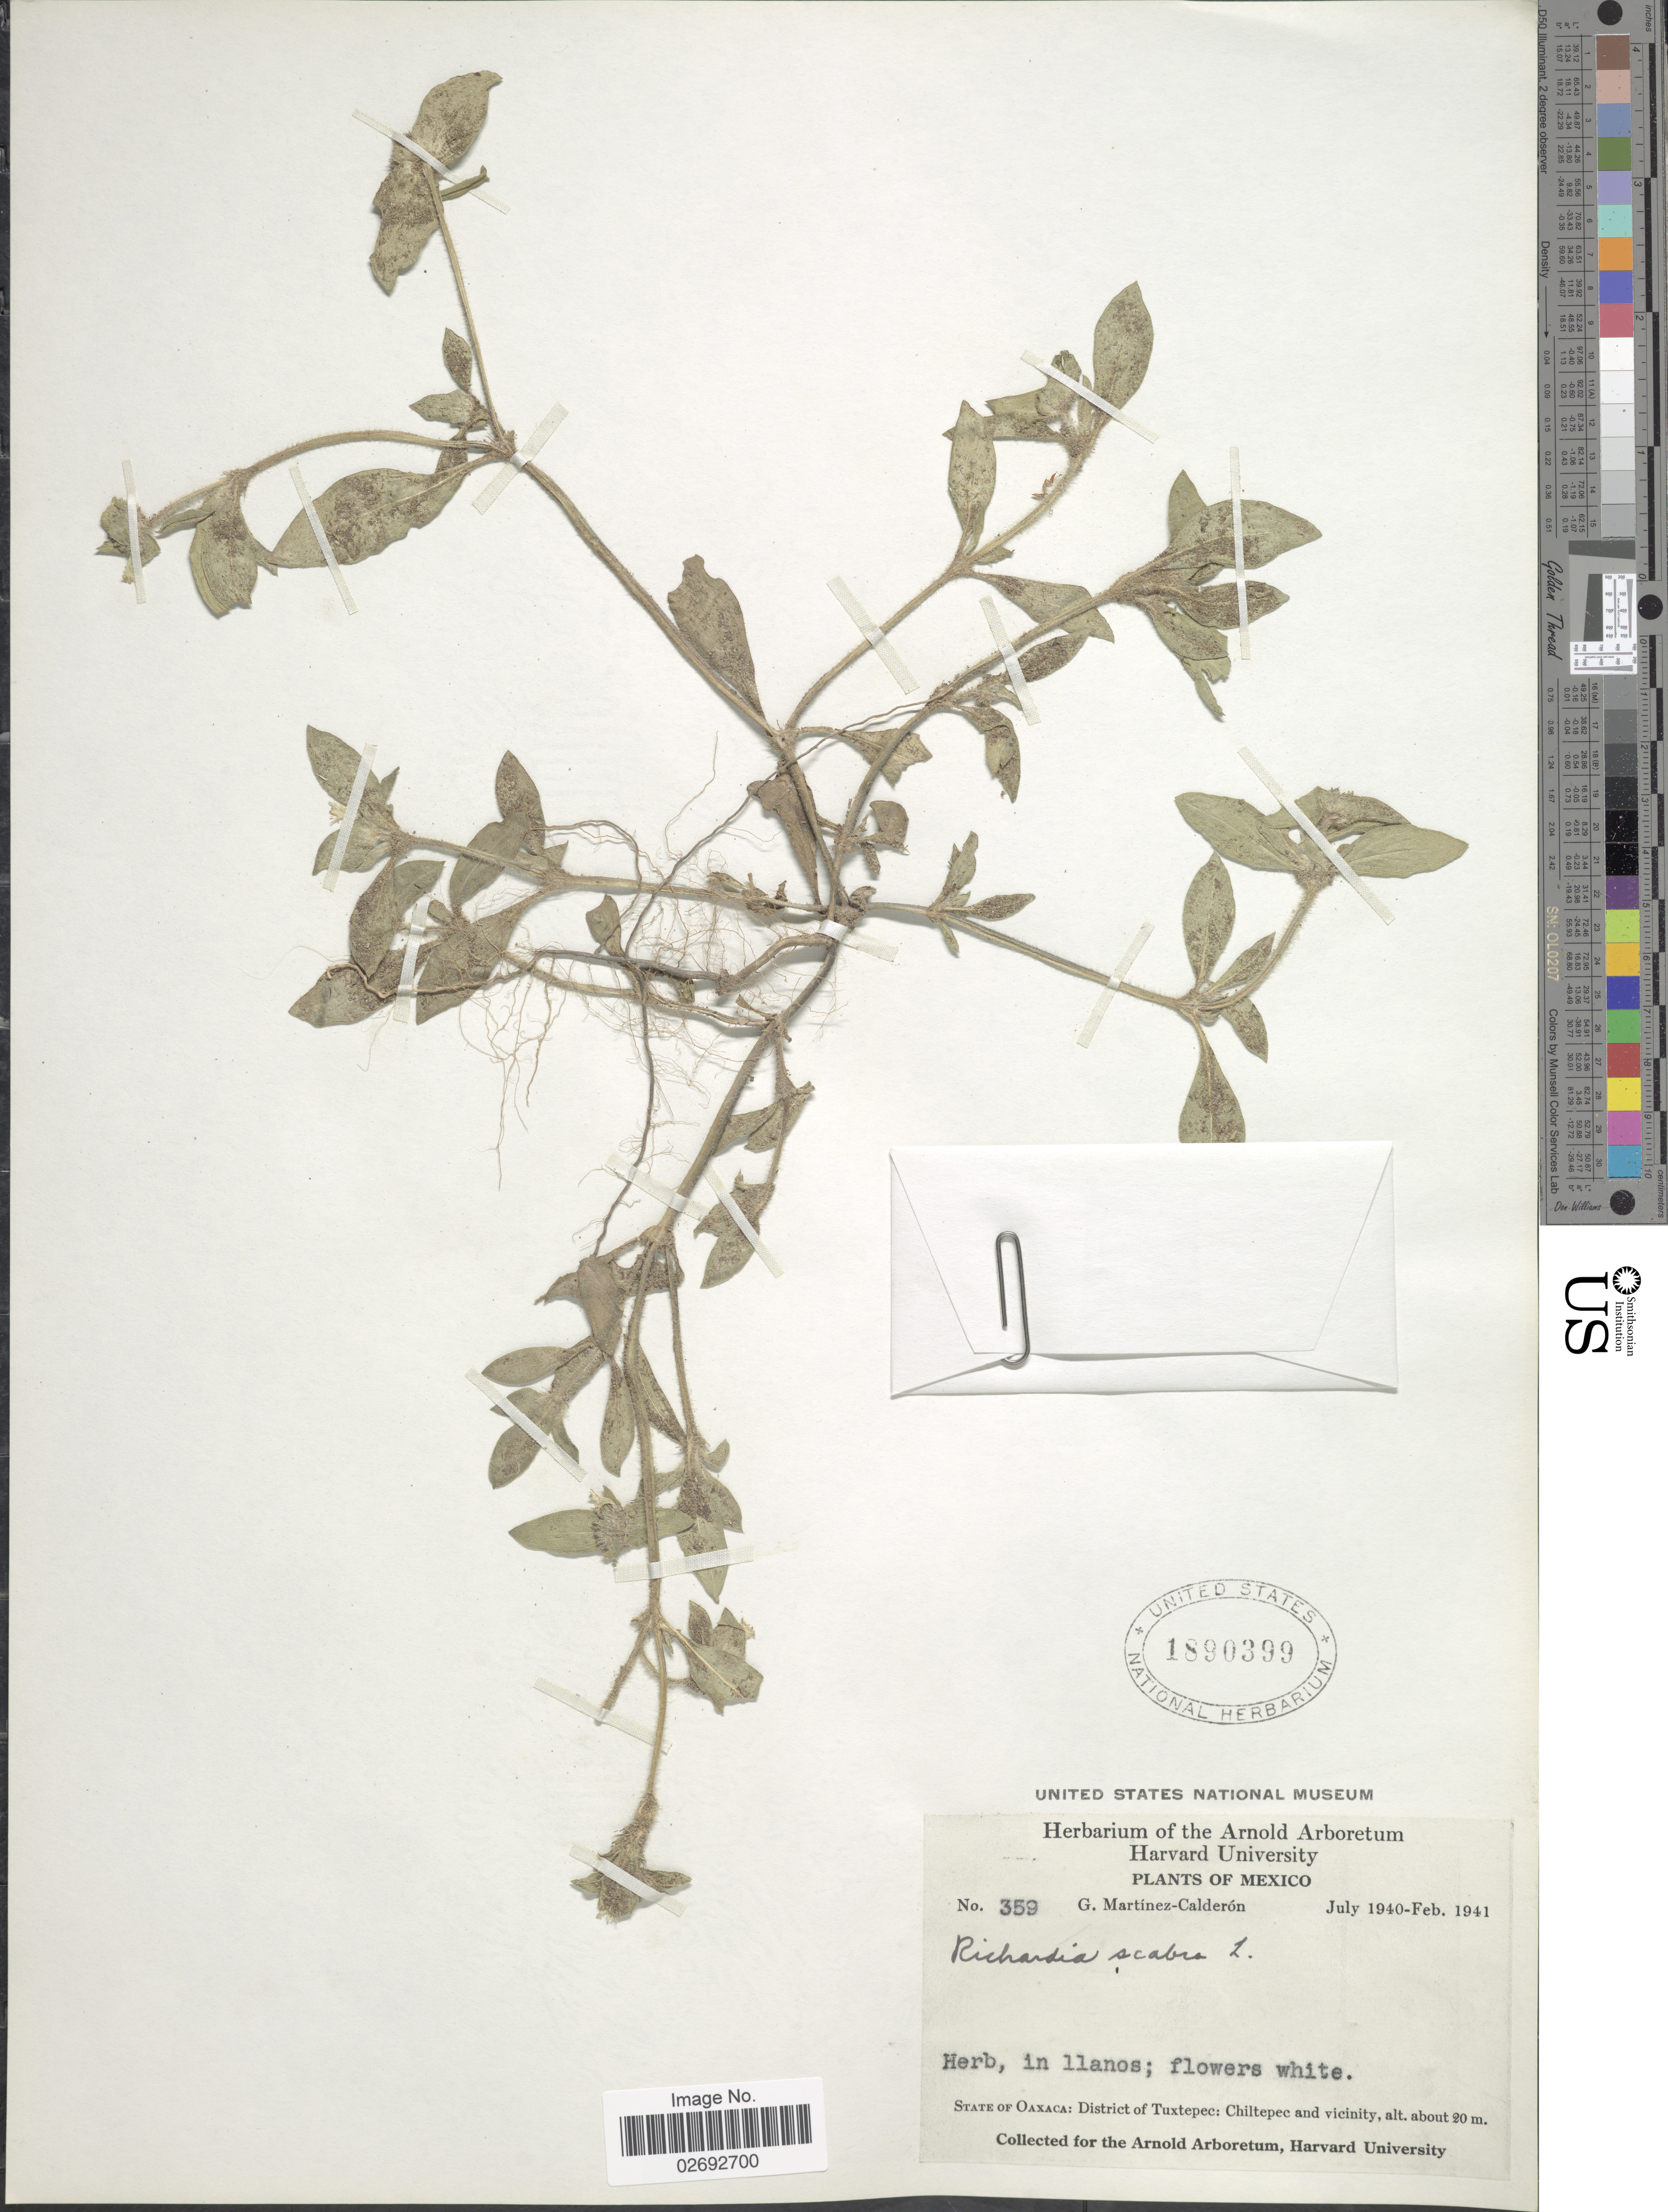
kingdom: Plantae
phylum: Tracheophyta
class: Magnoliopsida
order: Gentianales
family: Rubiaceae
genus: Richardia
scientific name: Richardia scabra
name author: L.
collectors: G. Martínez Calderón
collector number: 359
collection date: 1940-07/1941-02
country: Mexico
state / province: Oaxaca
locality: District of Tuxtepec: Chiltepec and vicinity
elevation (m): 20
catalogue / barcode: US 1890399